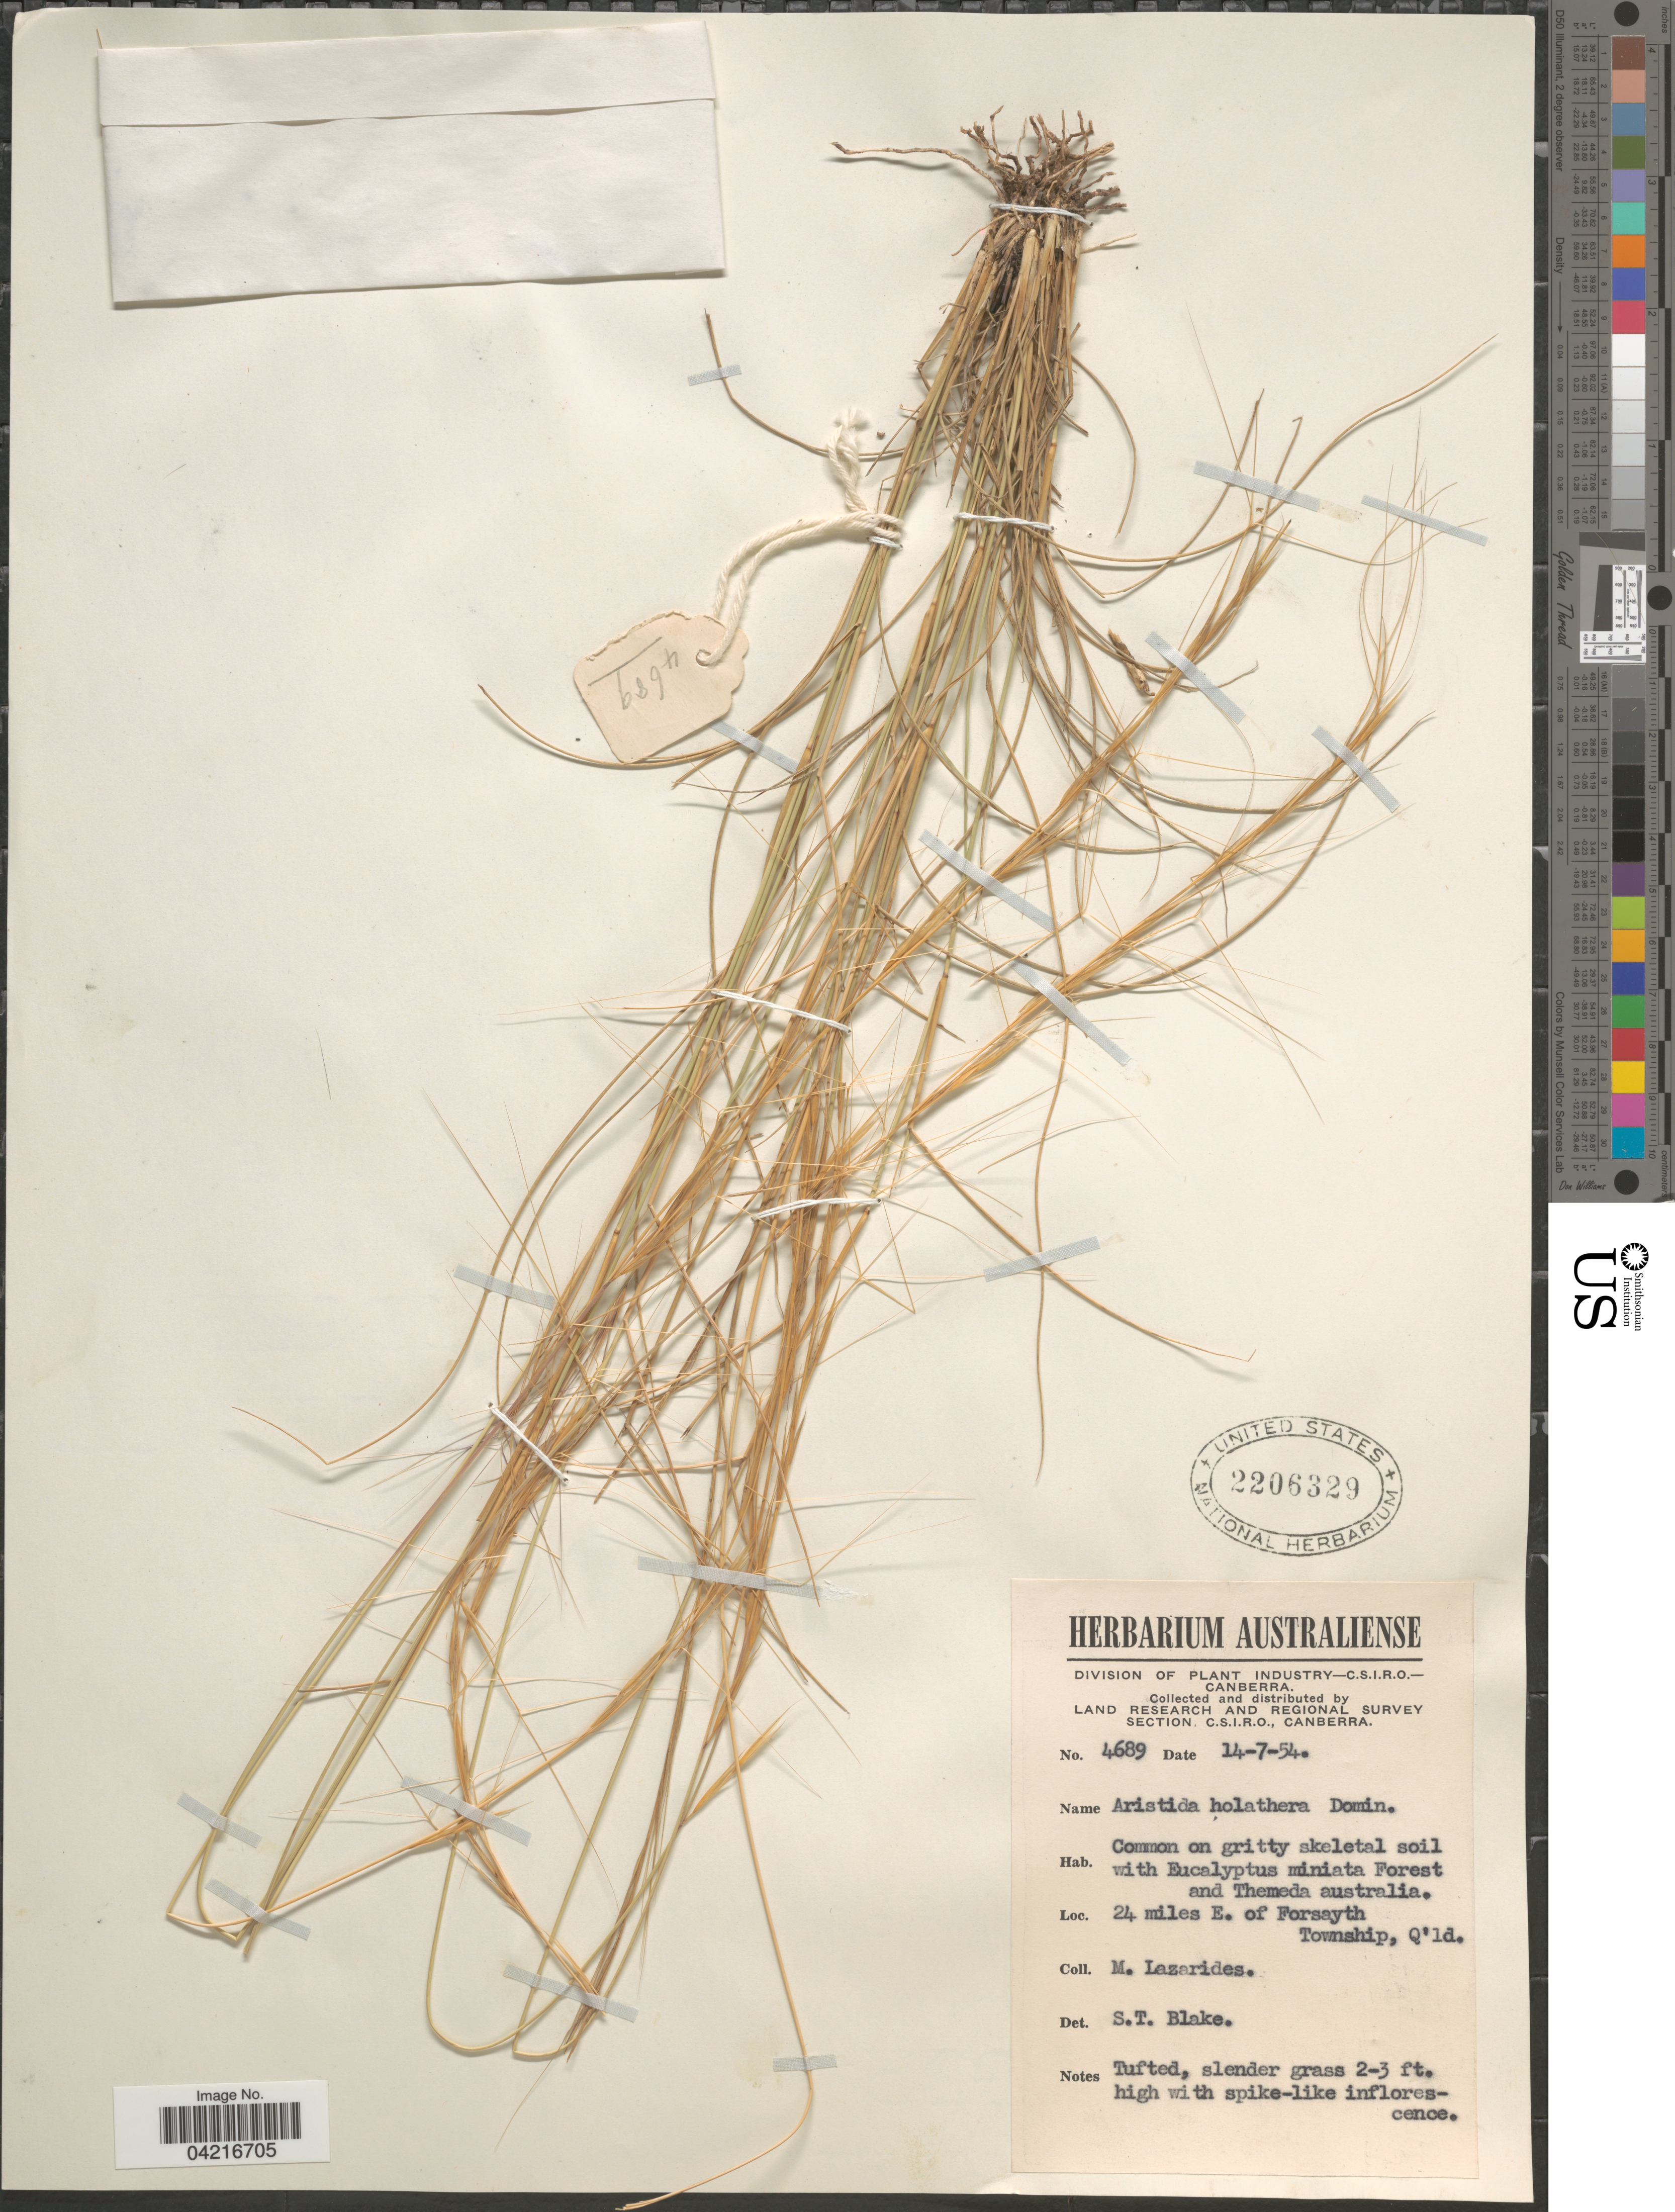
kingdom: Plantae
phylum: Tracheophyta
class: Liliopsida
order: Poales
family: Poaceae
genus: Aristida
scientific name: Aristida holathera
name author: Domin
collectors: M. Lazarides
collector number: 4689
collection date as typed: Transcribed d/m/y: 14/7/54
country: Australia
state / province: Queensland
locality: Land Research and Regional Survey Section, C.S.I.R.O. 24 miles E. of Forsayth Township, Q'ld.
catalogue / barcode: US 2206329